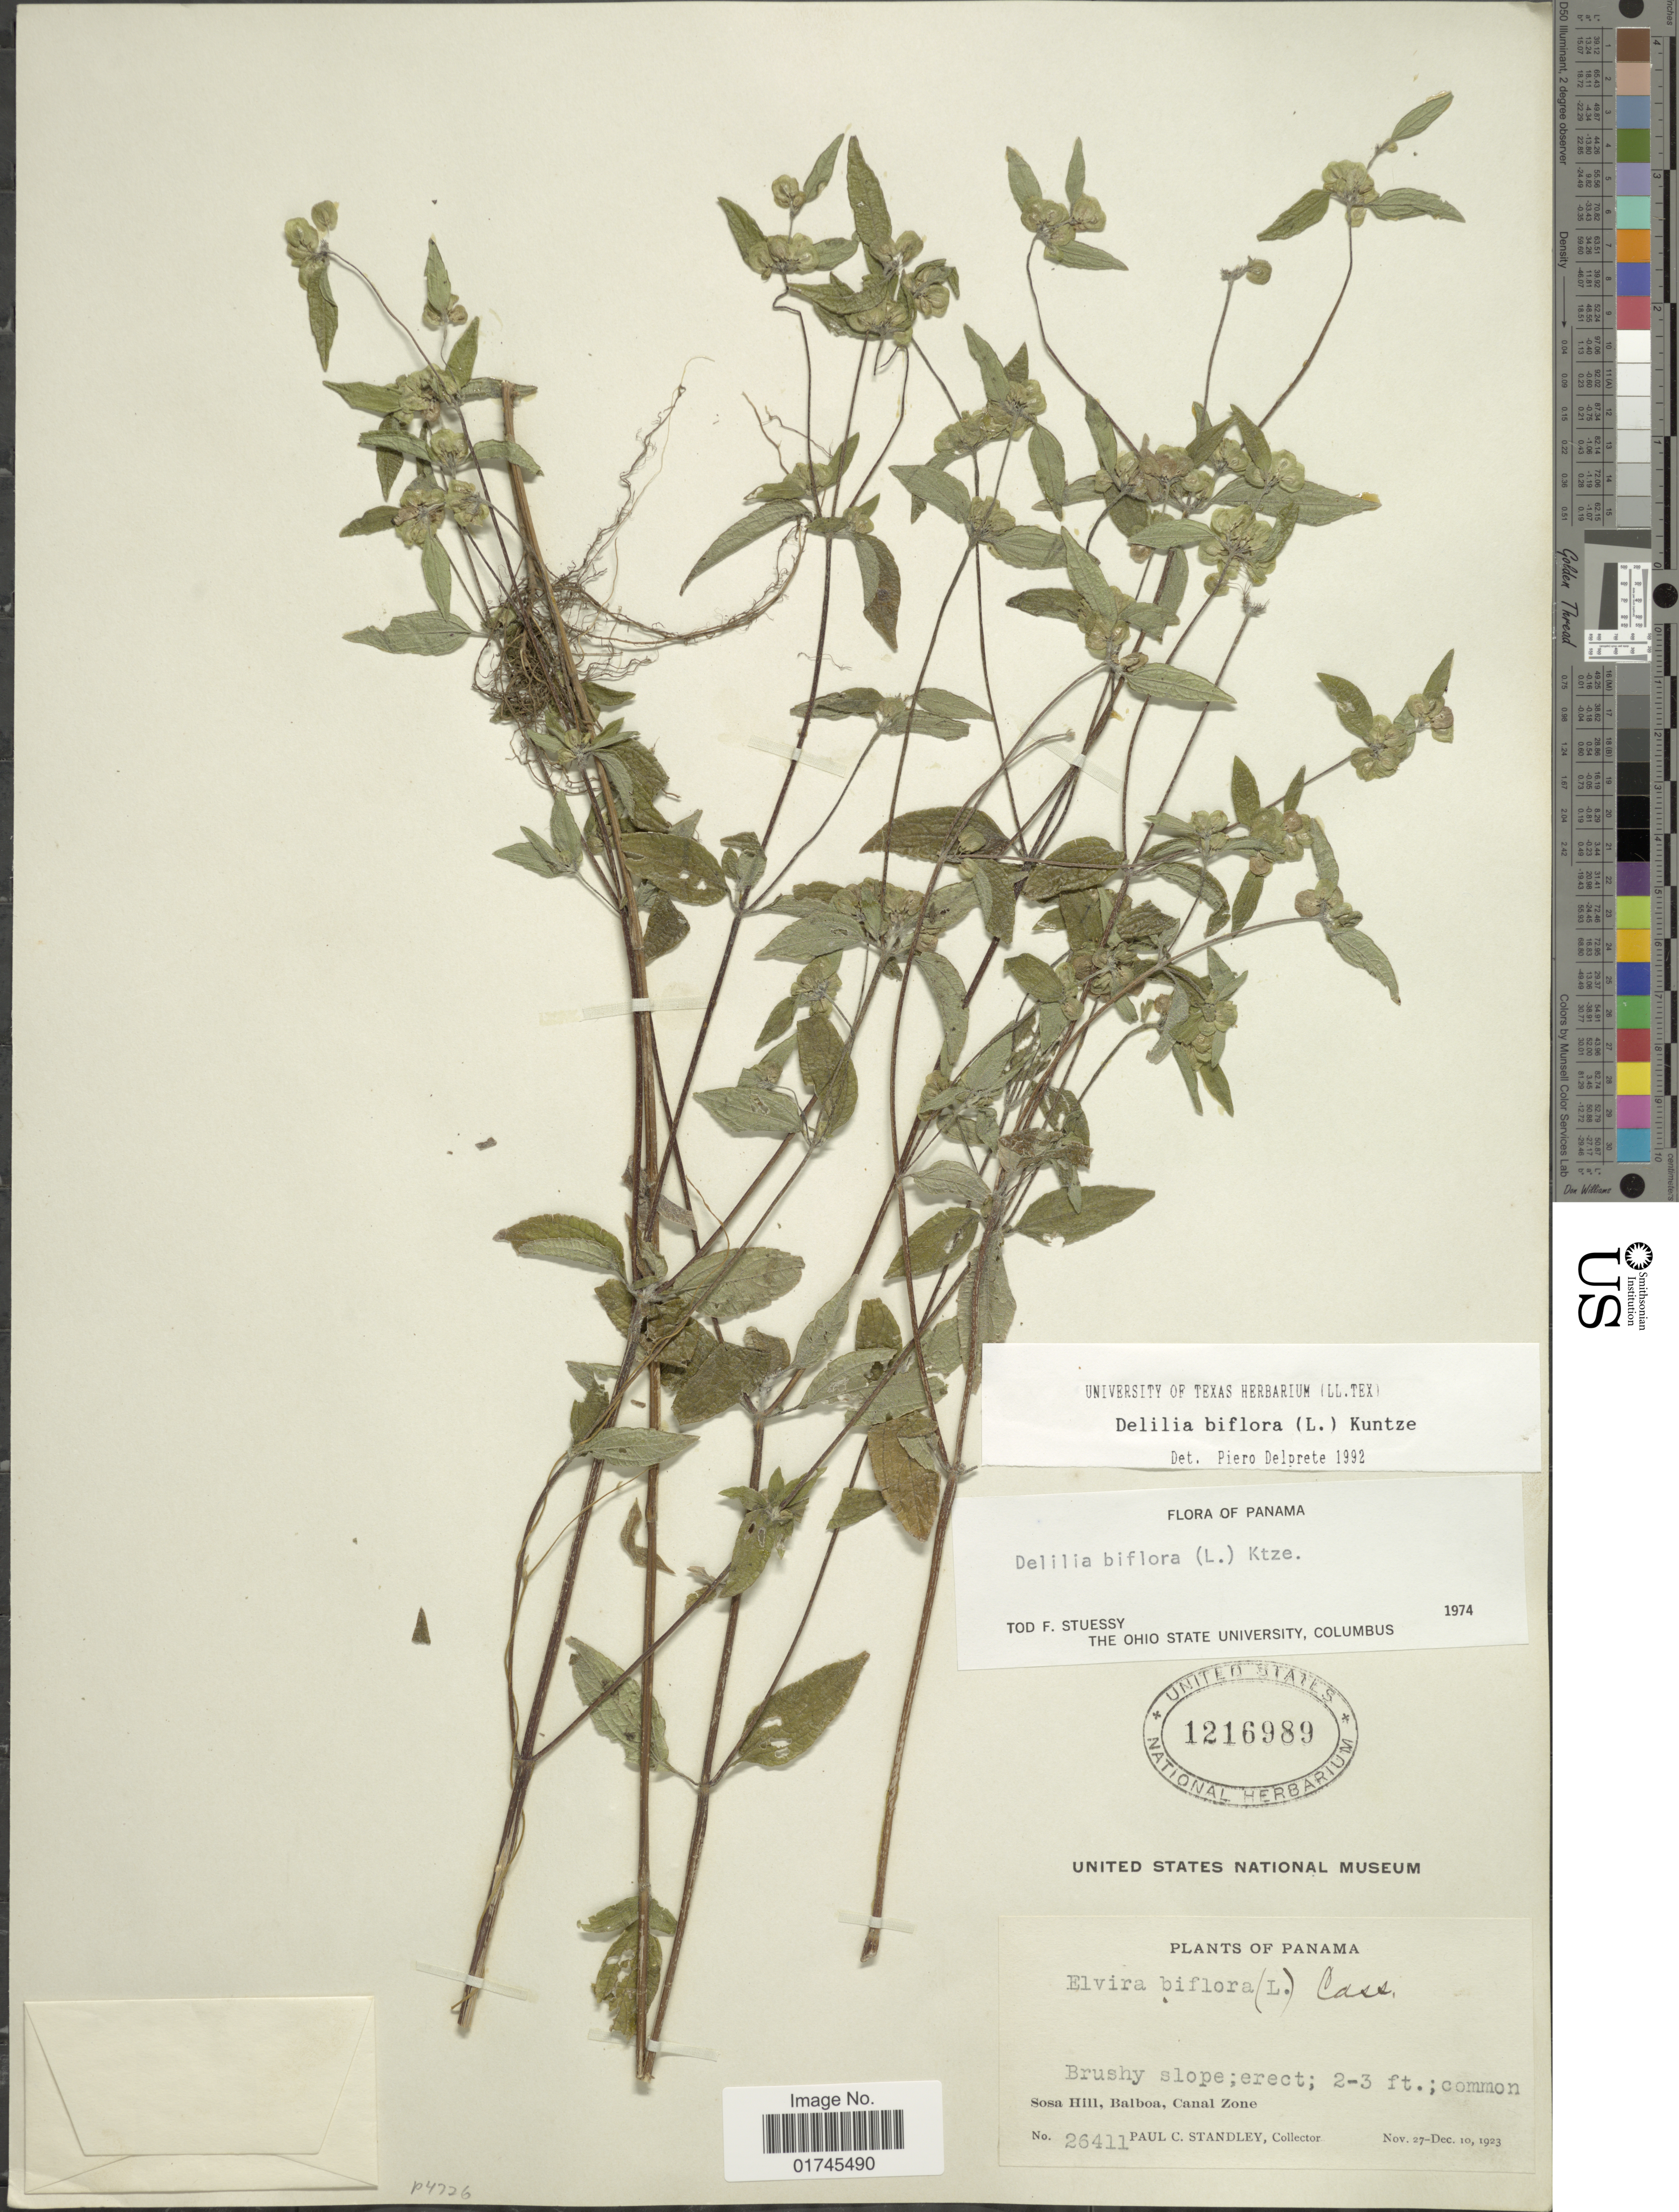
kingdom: Plantae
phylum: Tracheophyta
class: Magnoliopsida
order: Asterales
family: Asteraceae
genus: Delilia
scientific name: Delilia biflora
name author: (L.) Kuntze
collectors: P. C. Standley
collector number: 26411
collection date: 1923-11-27/1923-12-10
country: Panama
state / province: Colón / Panamá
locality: Brushy slope; Sosa Hill, Balboa, Canal Zone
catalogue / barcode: US 1216989